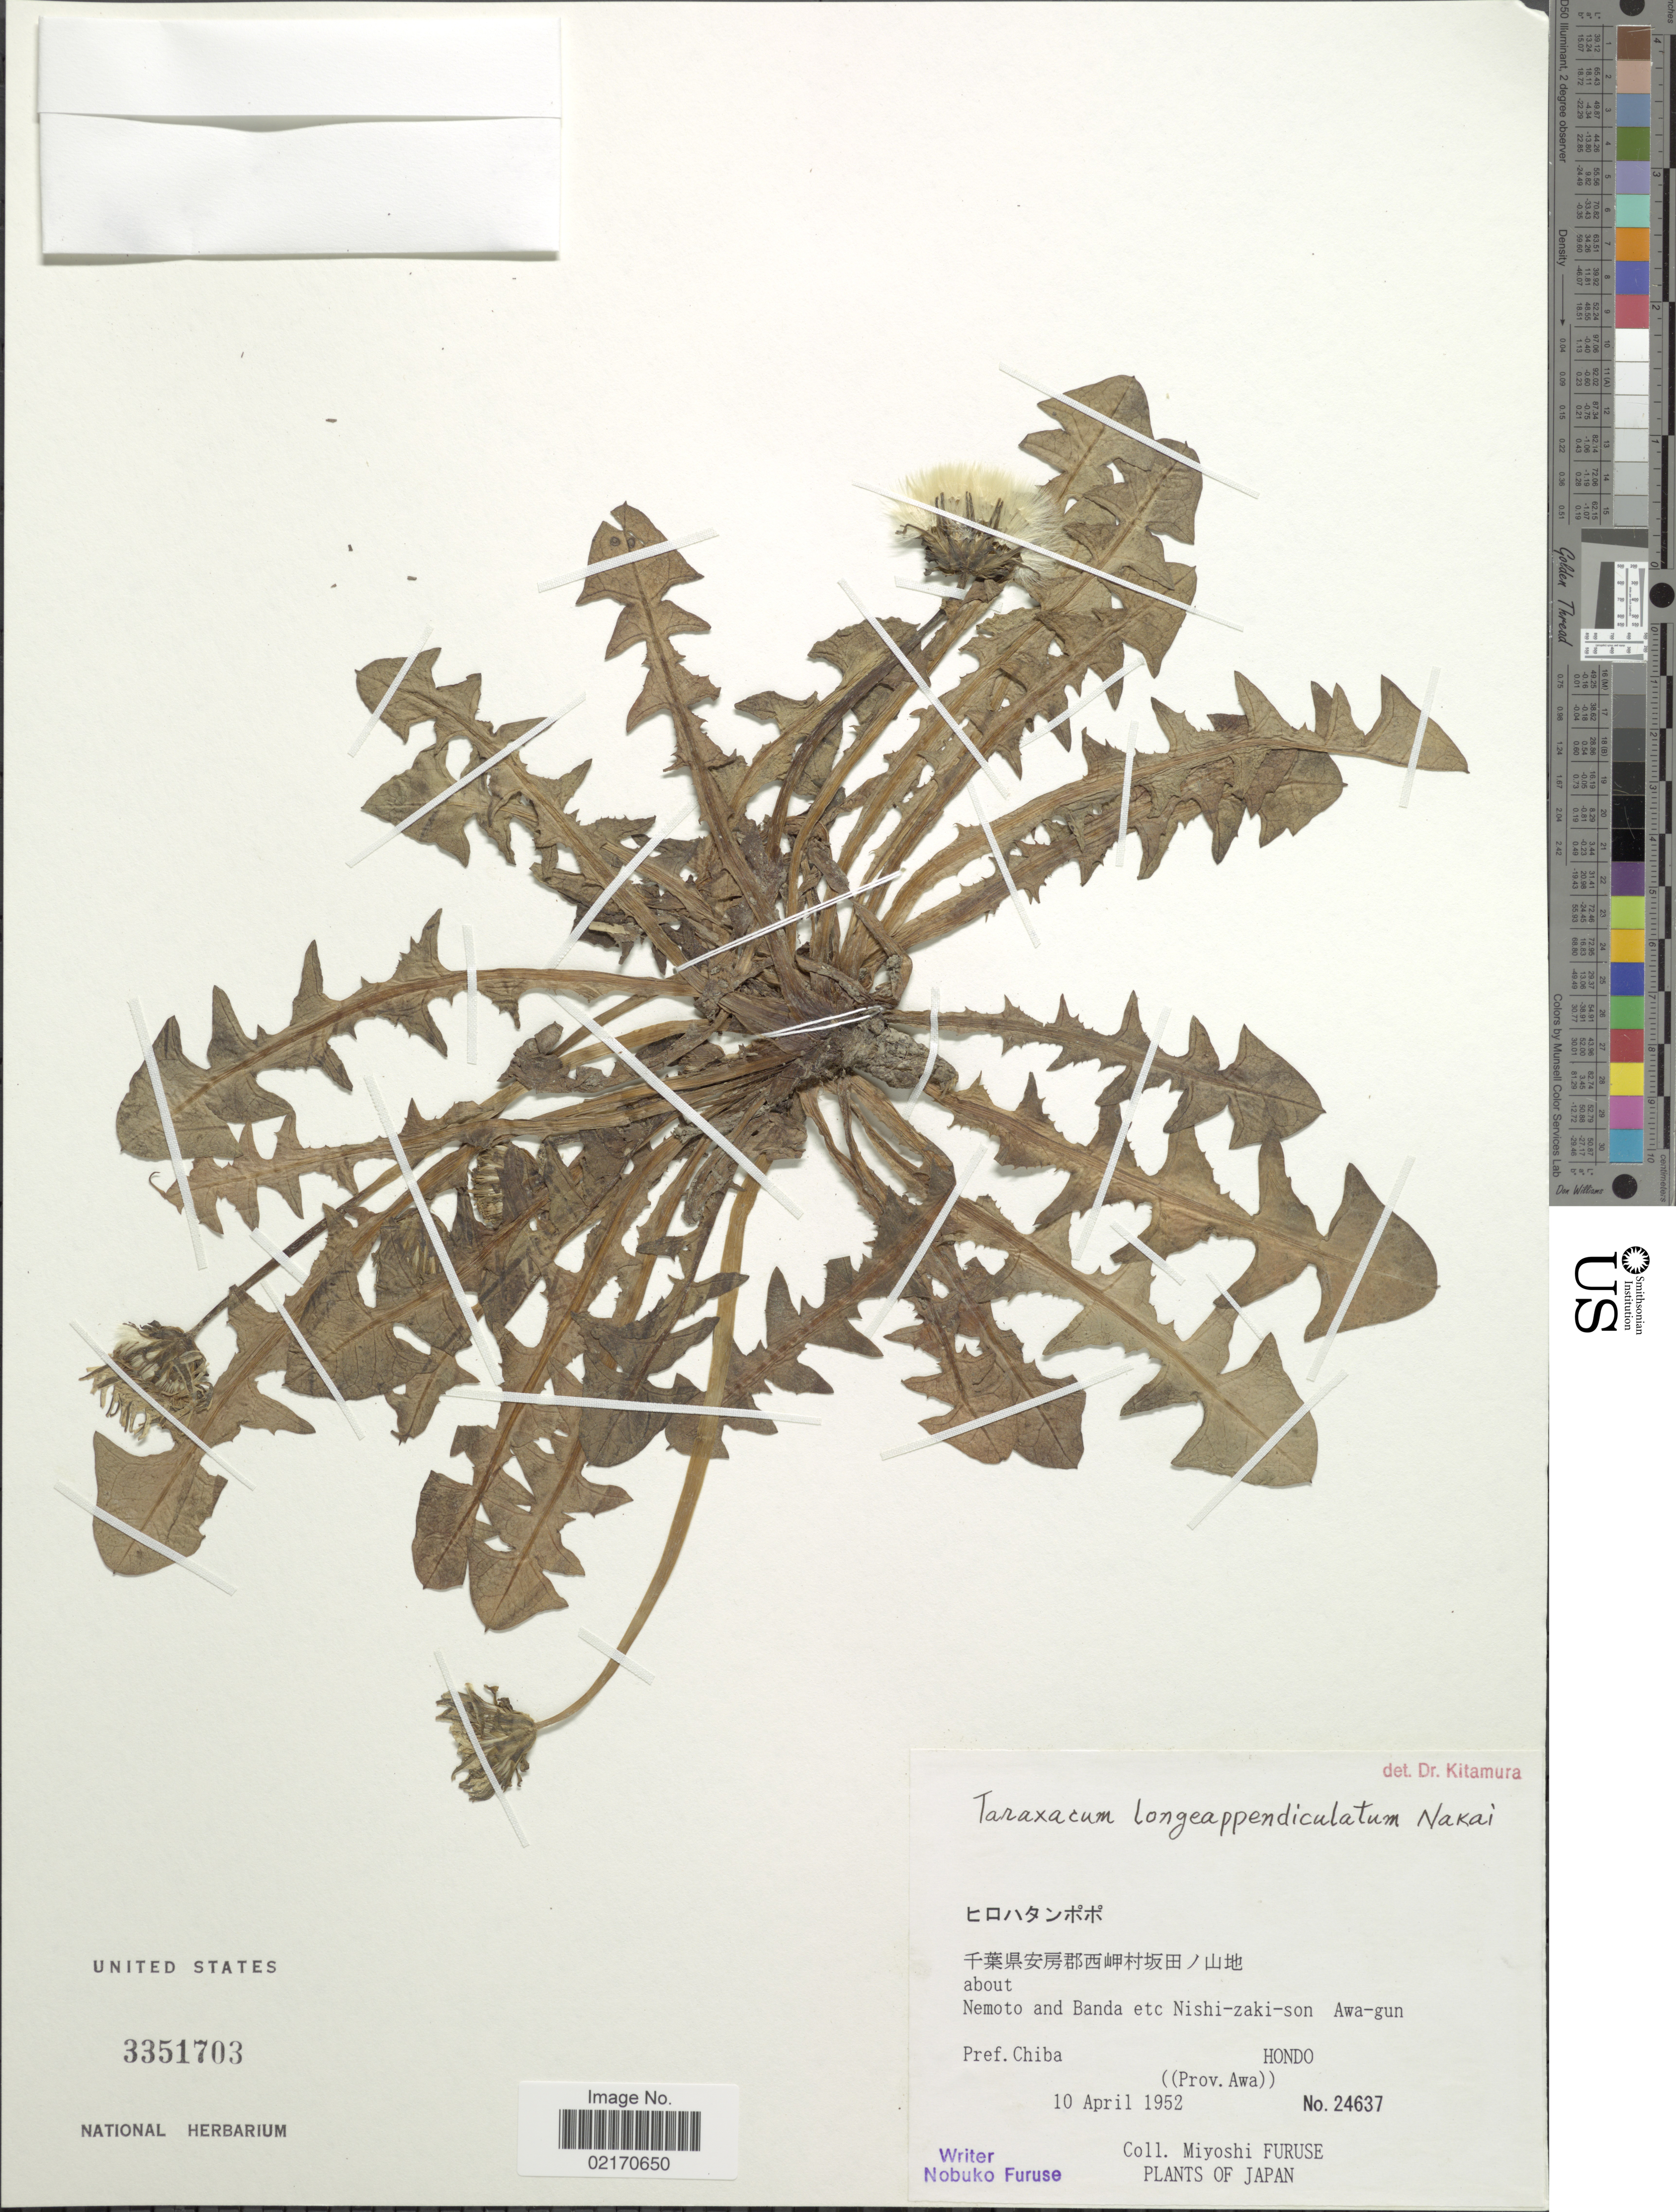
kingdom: Plantae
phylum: Tracheophyta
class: Magnoliopsida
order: Asterales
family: Asteraceae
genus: Taraxacum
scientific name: Taraxacum longeappendiculatum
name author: Nakai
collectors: M. Furuse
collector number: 24637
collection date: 1952-04-10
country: Japan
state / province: Tiba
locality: About Nemoto and banda etc Nishi-zaki-son Awa-gun, Pref. Chiba, Hondo, ((Prov. Awa)).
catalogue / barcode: US 3351703